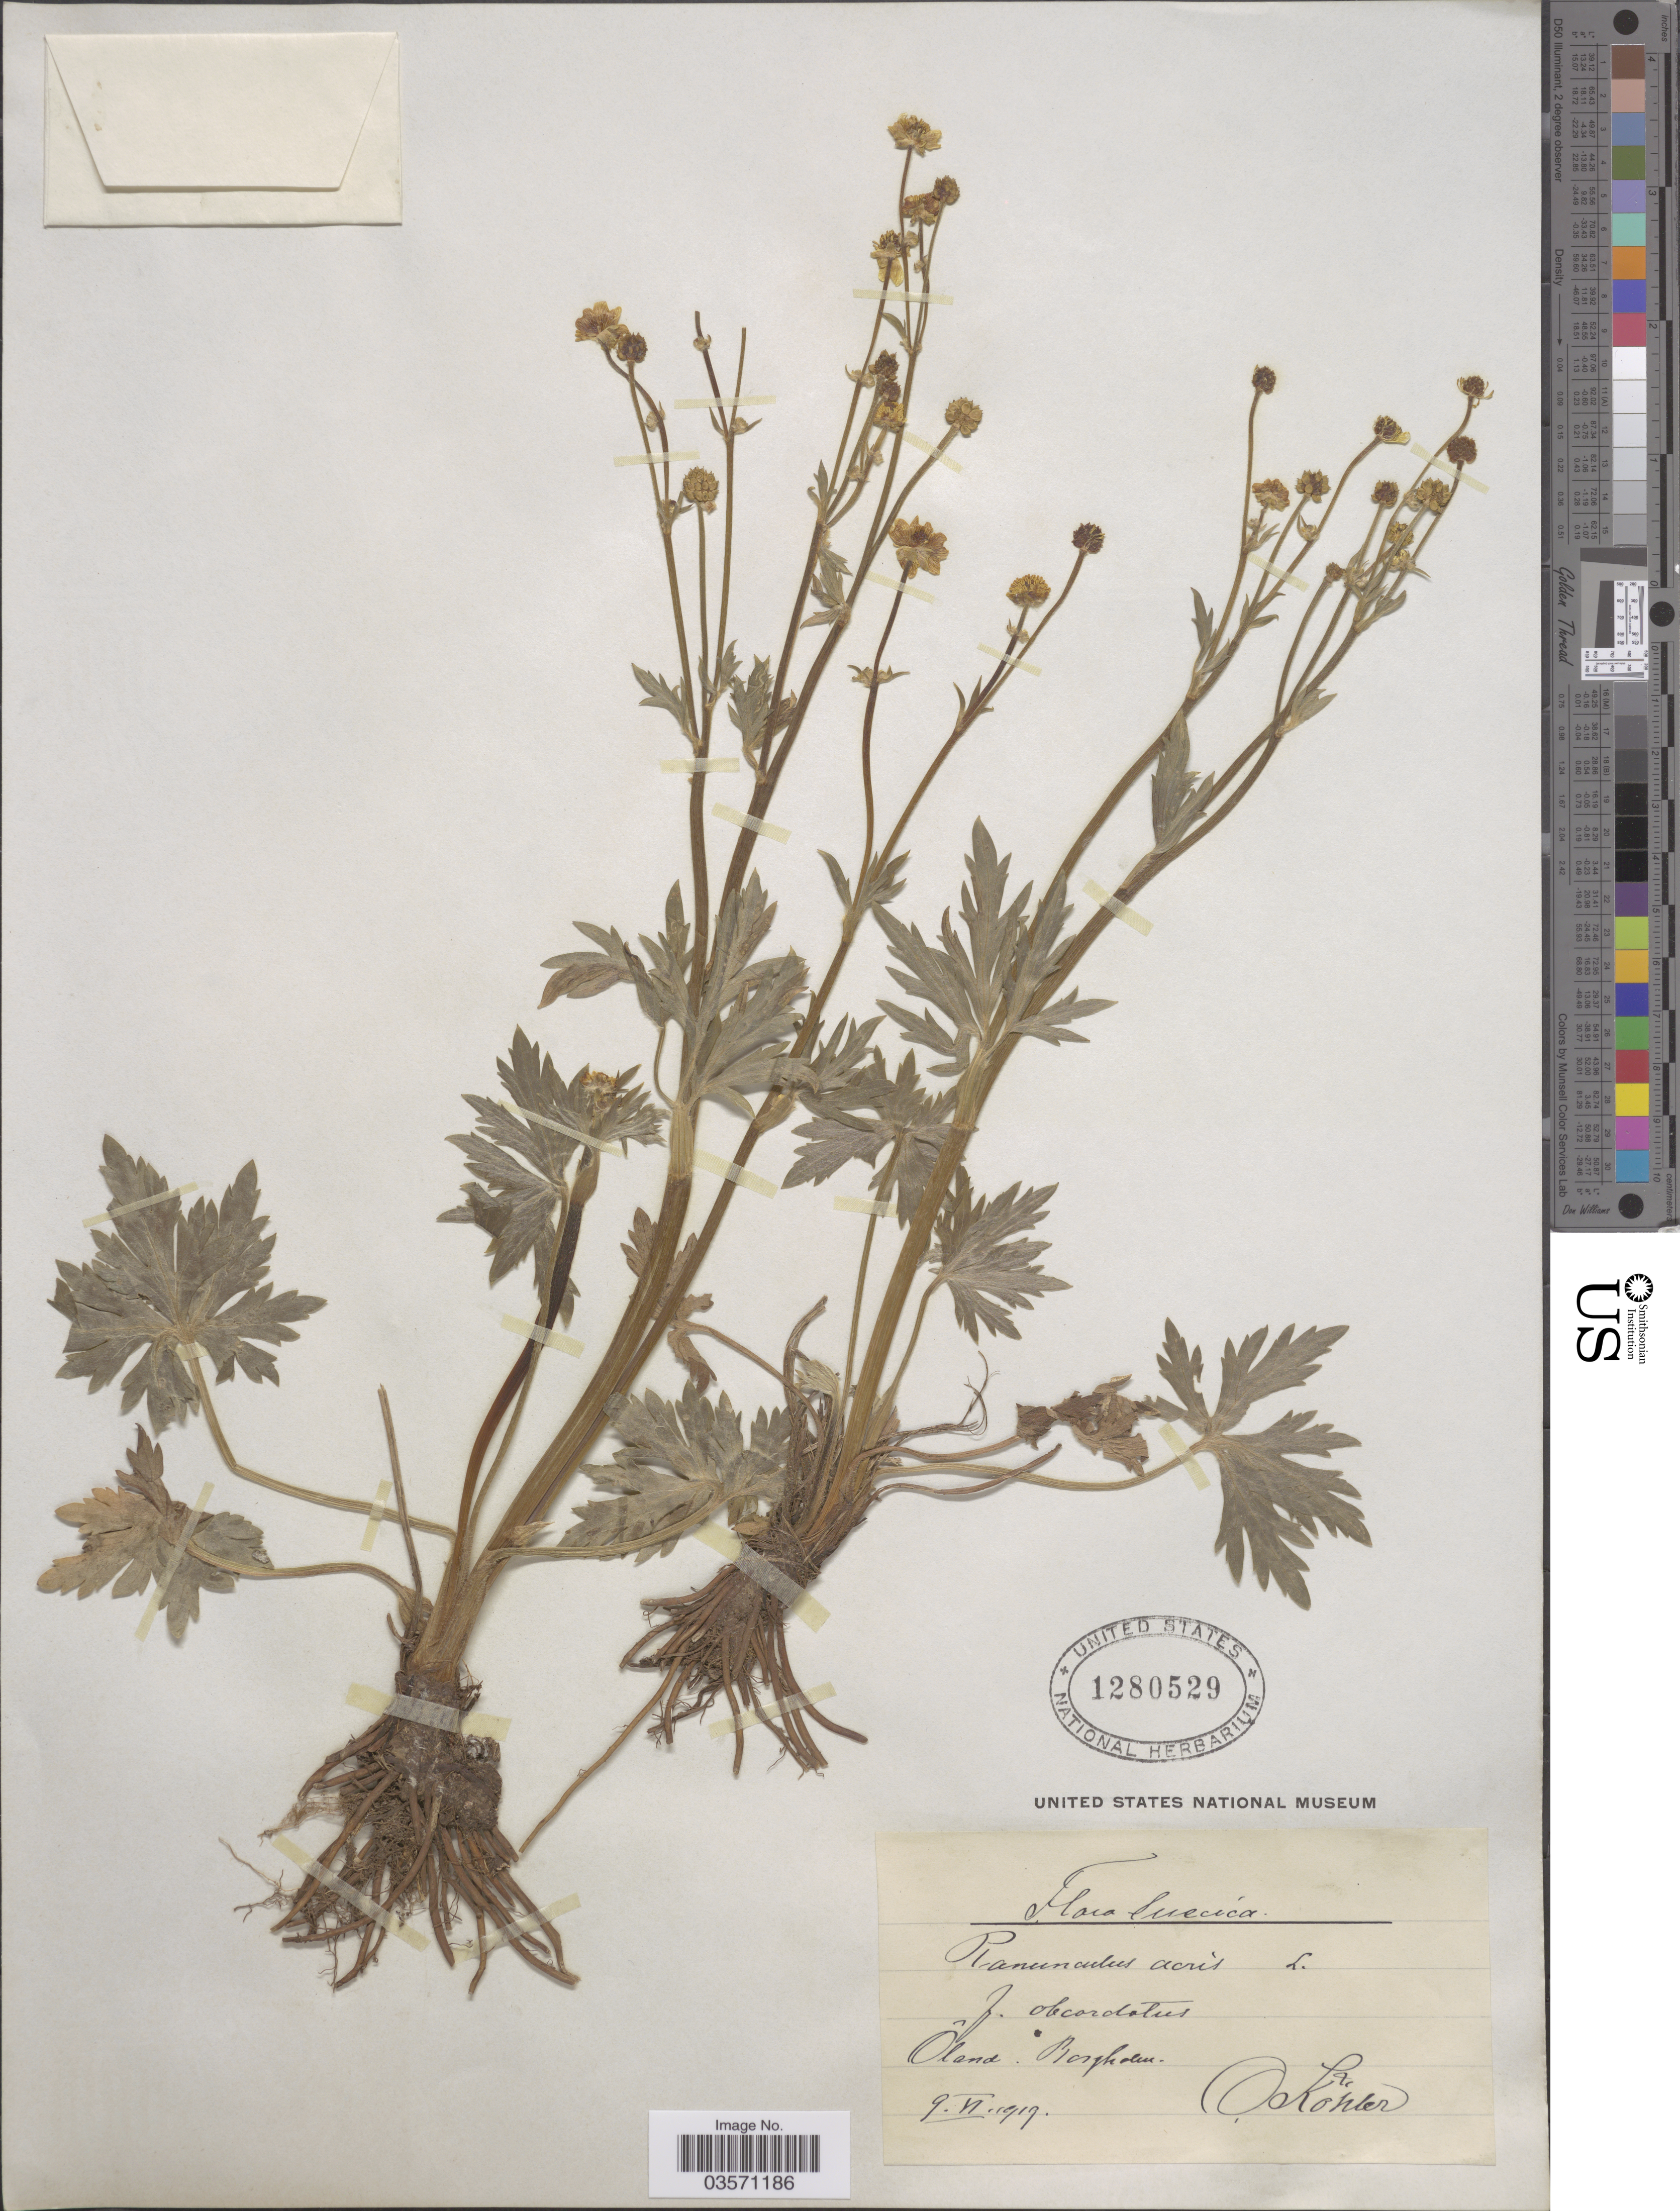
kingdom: Plantae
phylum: Tracheophyta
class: Magnoliopsida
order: Ranunculales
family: Ranunculaceae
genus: Ranunculus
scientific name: Ranunculus acris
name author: L.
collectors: O. Köhler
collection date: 1919-06-09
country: Sweden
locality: Suecica. Olana. Borgholm.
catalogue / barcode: US 1280529